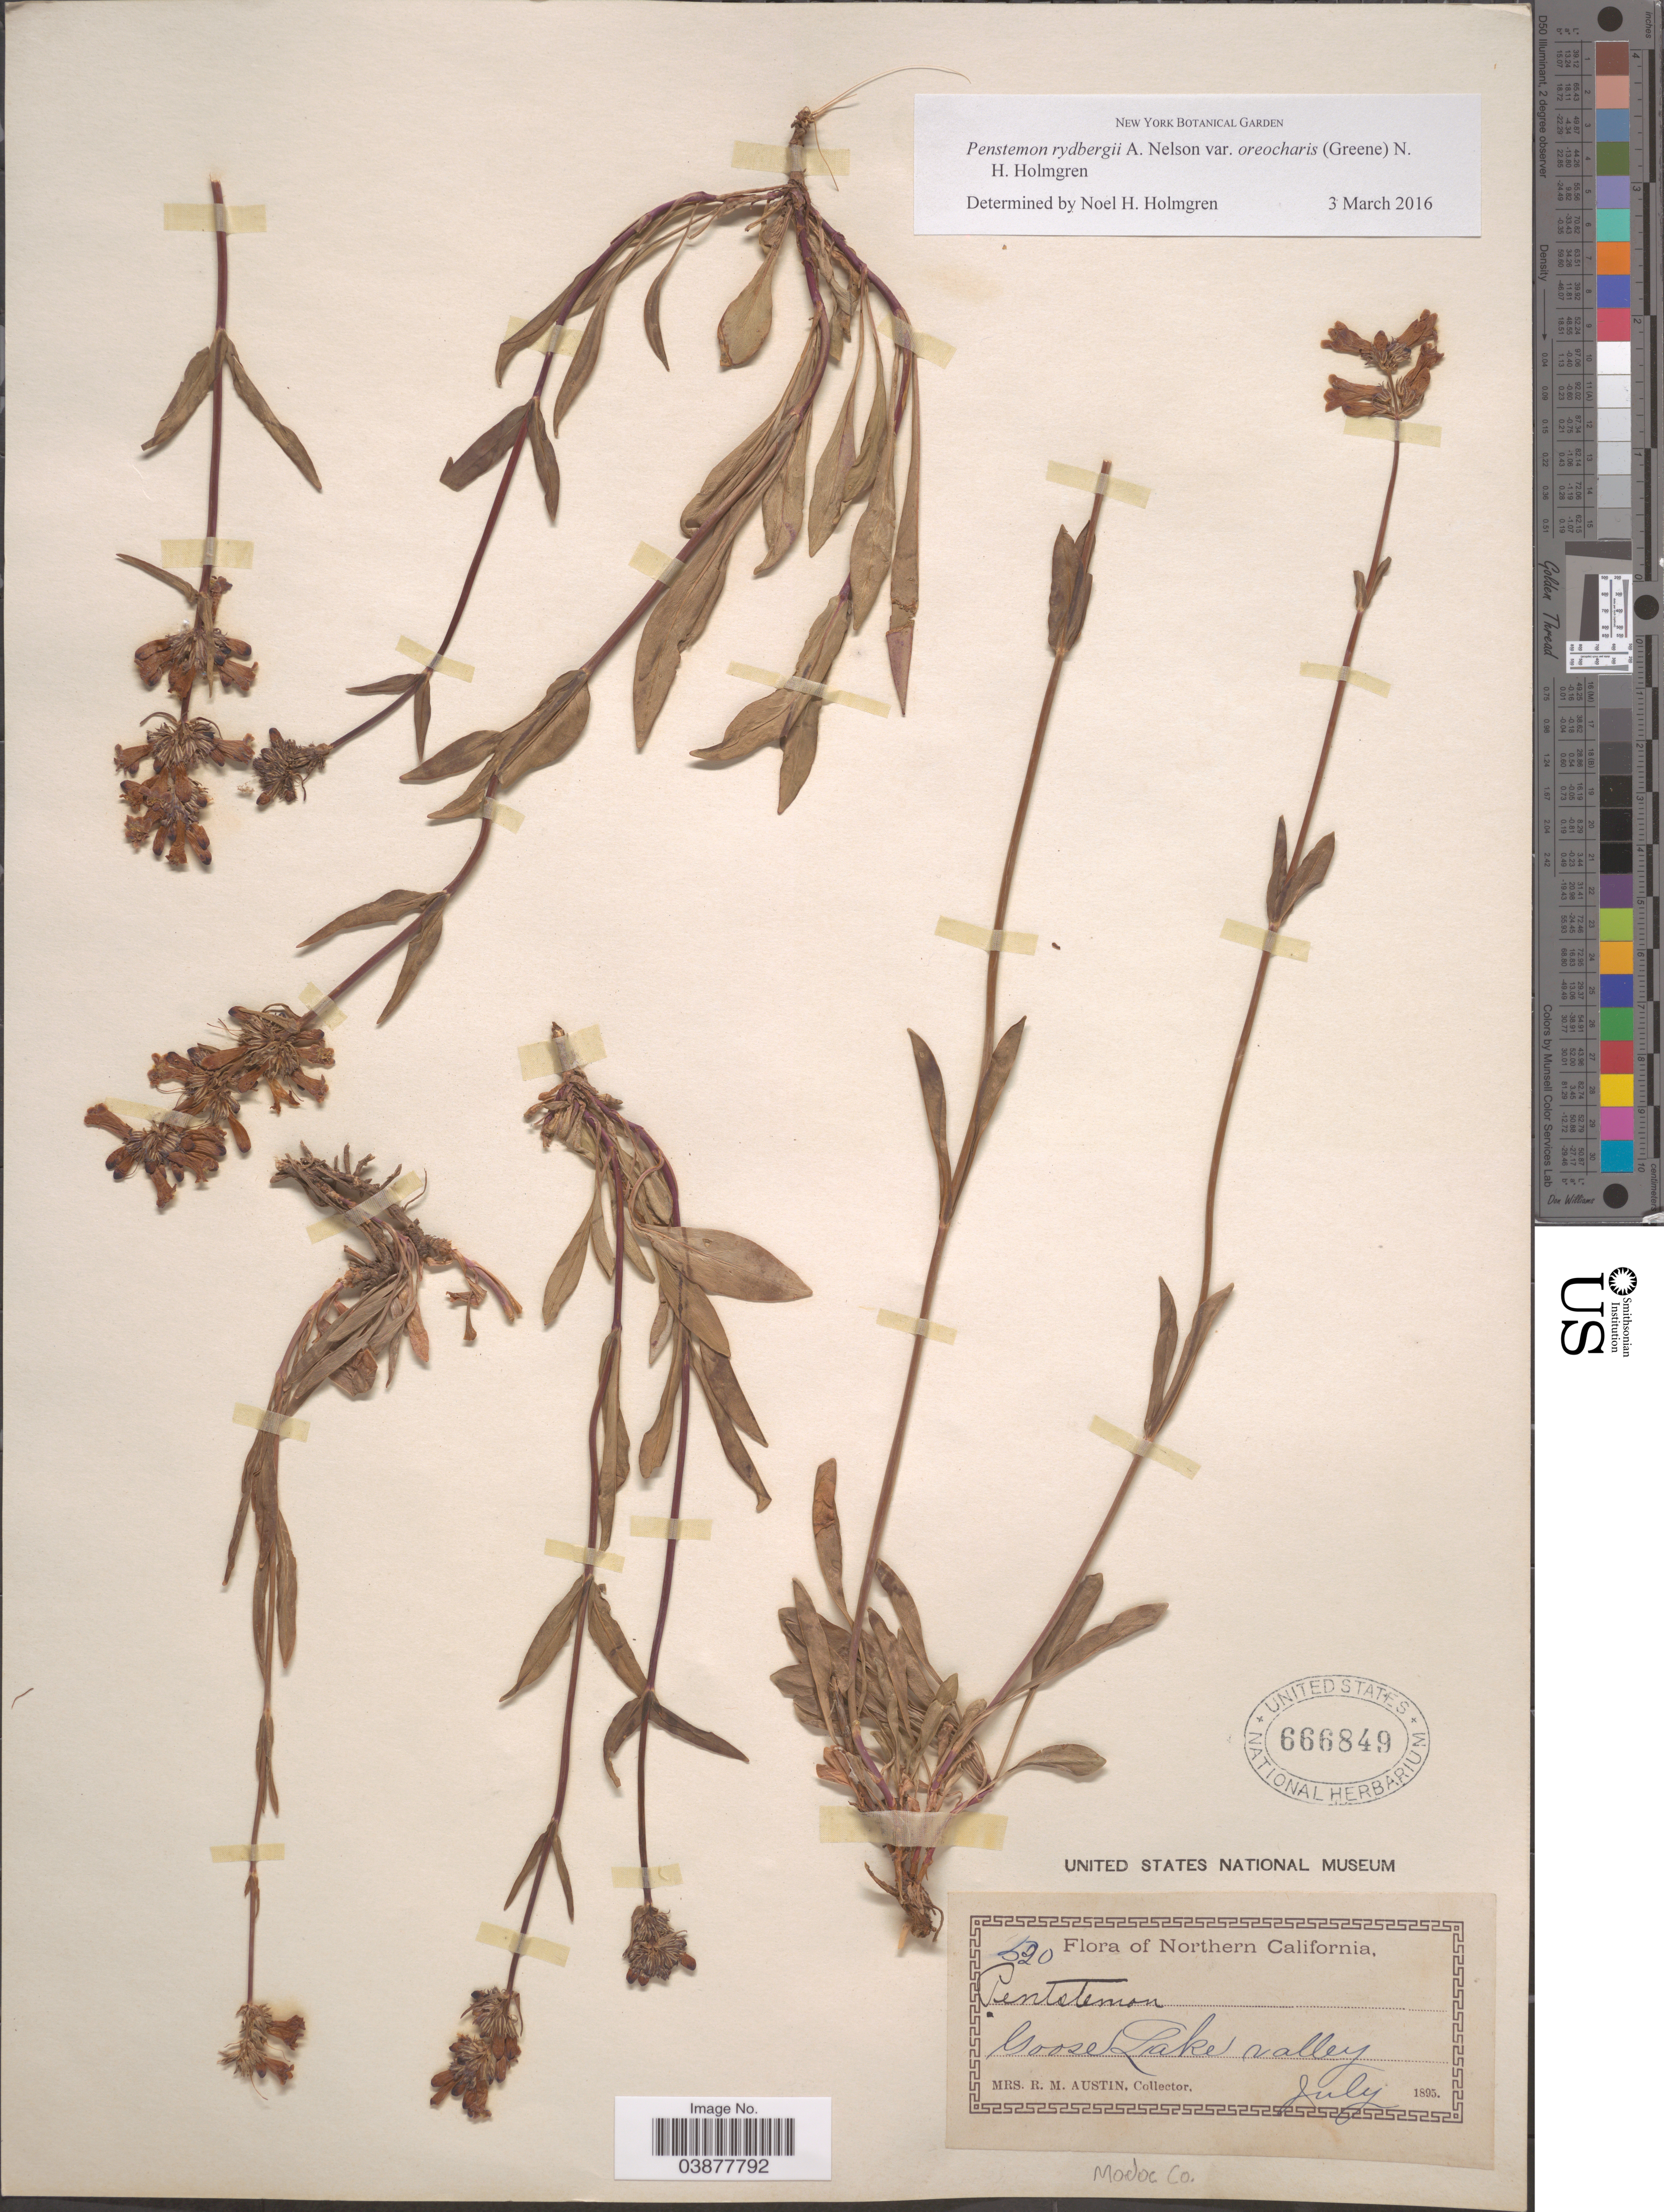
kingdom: Plantae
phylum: Tracheophyta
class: Magnoliopsida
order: Lamiales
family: Plantaginaceae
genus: Penstemon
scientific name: Penstemon rydbergii var. oreocharis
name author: (Greene) N.H. Holmgren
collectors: R. Austin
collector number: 520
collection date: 1895-07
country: United States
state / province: California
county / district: Modoc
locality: Northern California. Goose Lake valley. Modoc Co.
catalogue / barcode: US 666849